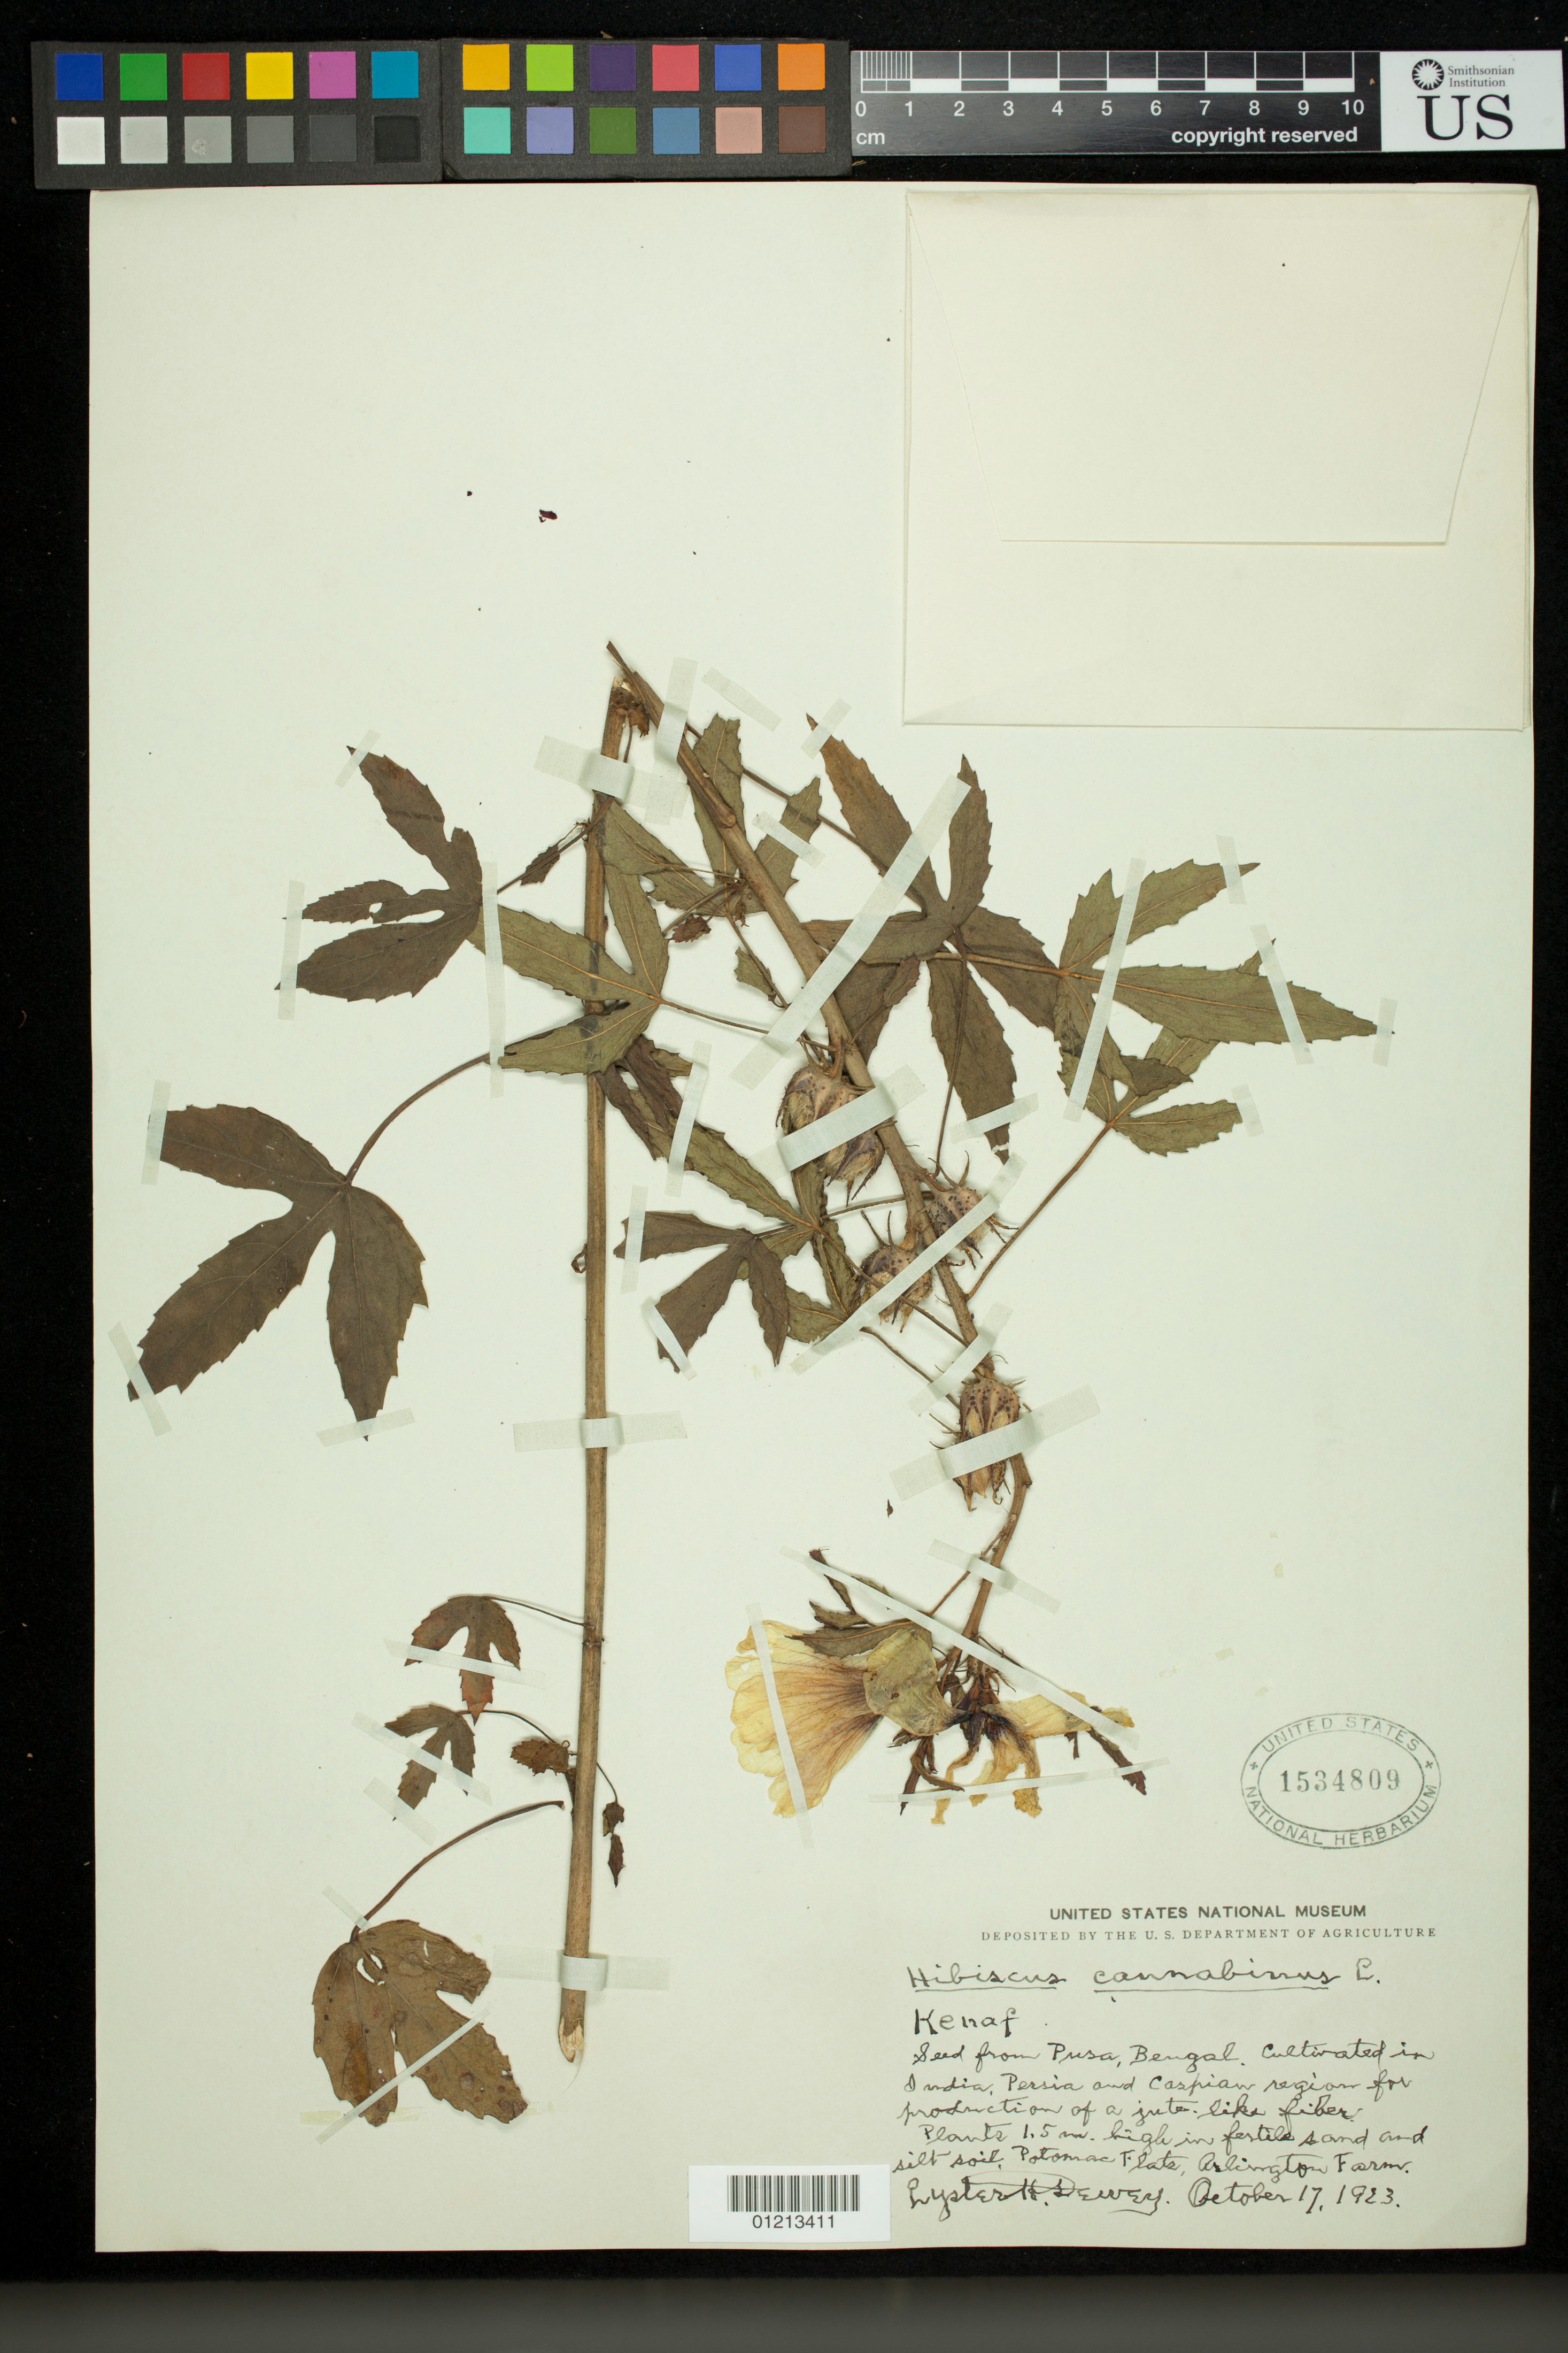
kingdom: Plantae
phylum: Tracheophyta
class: Magnoliopsida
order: Malvales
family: Malvaceae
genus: Sabdariffa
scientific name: Sabdariffa cannabina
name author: (L.) M.M. Hanes & R.L. Barrett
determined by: Dorr, Laurence J., Curator (BOT), Smithsonian Institution - National Museum of Natural History (UNITED STATES)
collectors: L. H. Dewey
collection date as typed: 17 Oct 1923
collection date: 1923-10-17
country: United States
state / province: Virginia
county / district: Arlington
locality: Potomac Flats, Arlington Farm. Grown from seed from Pusa, Bengal.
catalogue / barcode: US 1534809